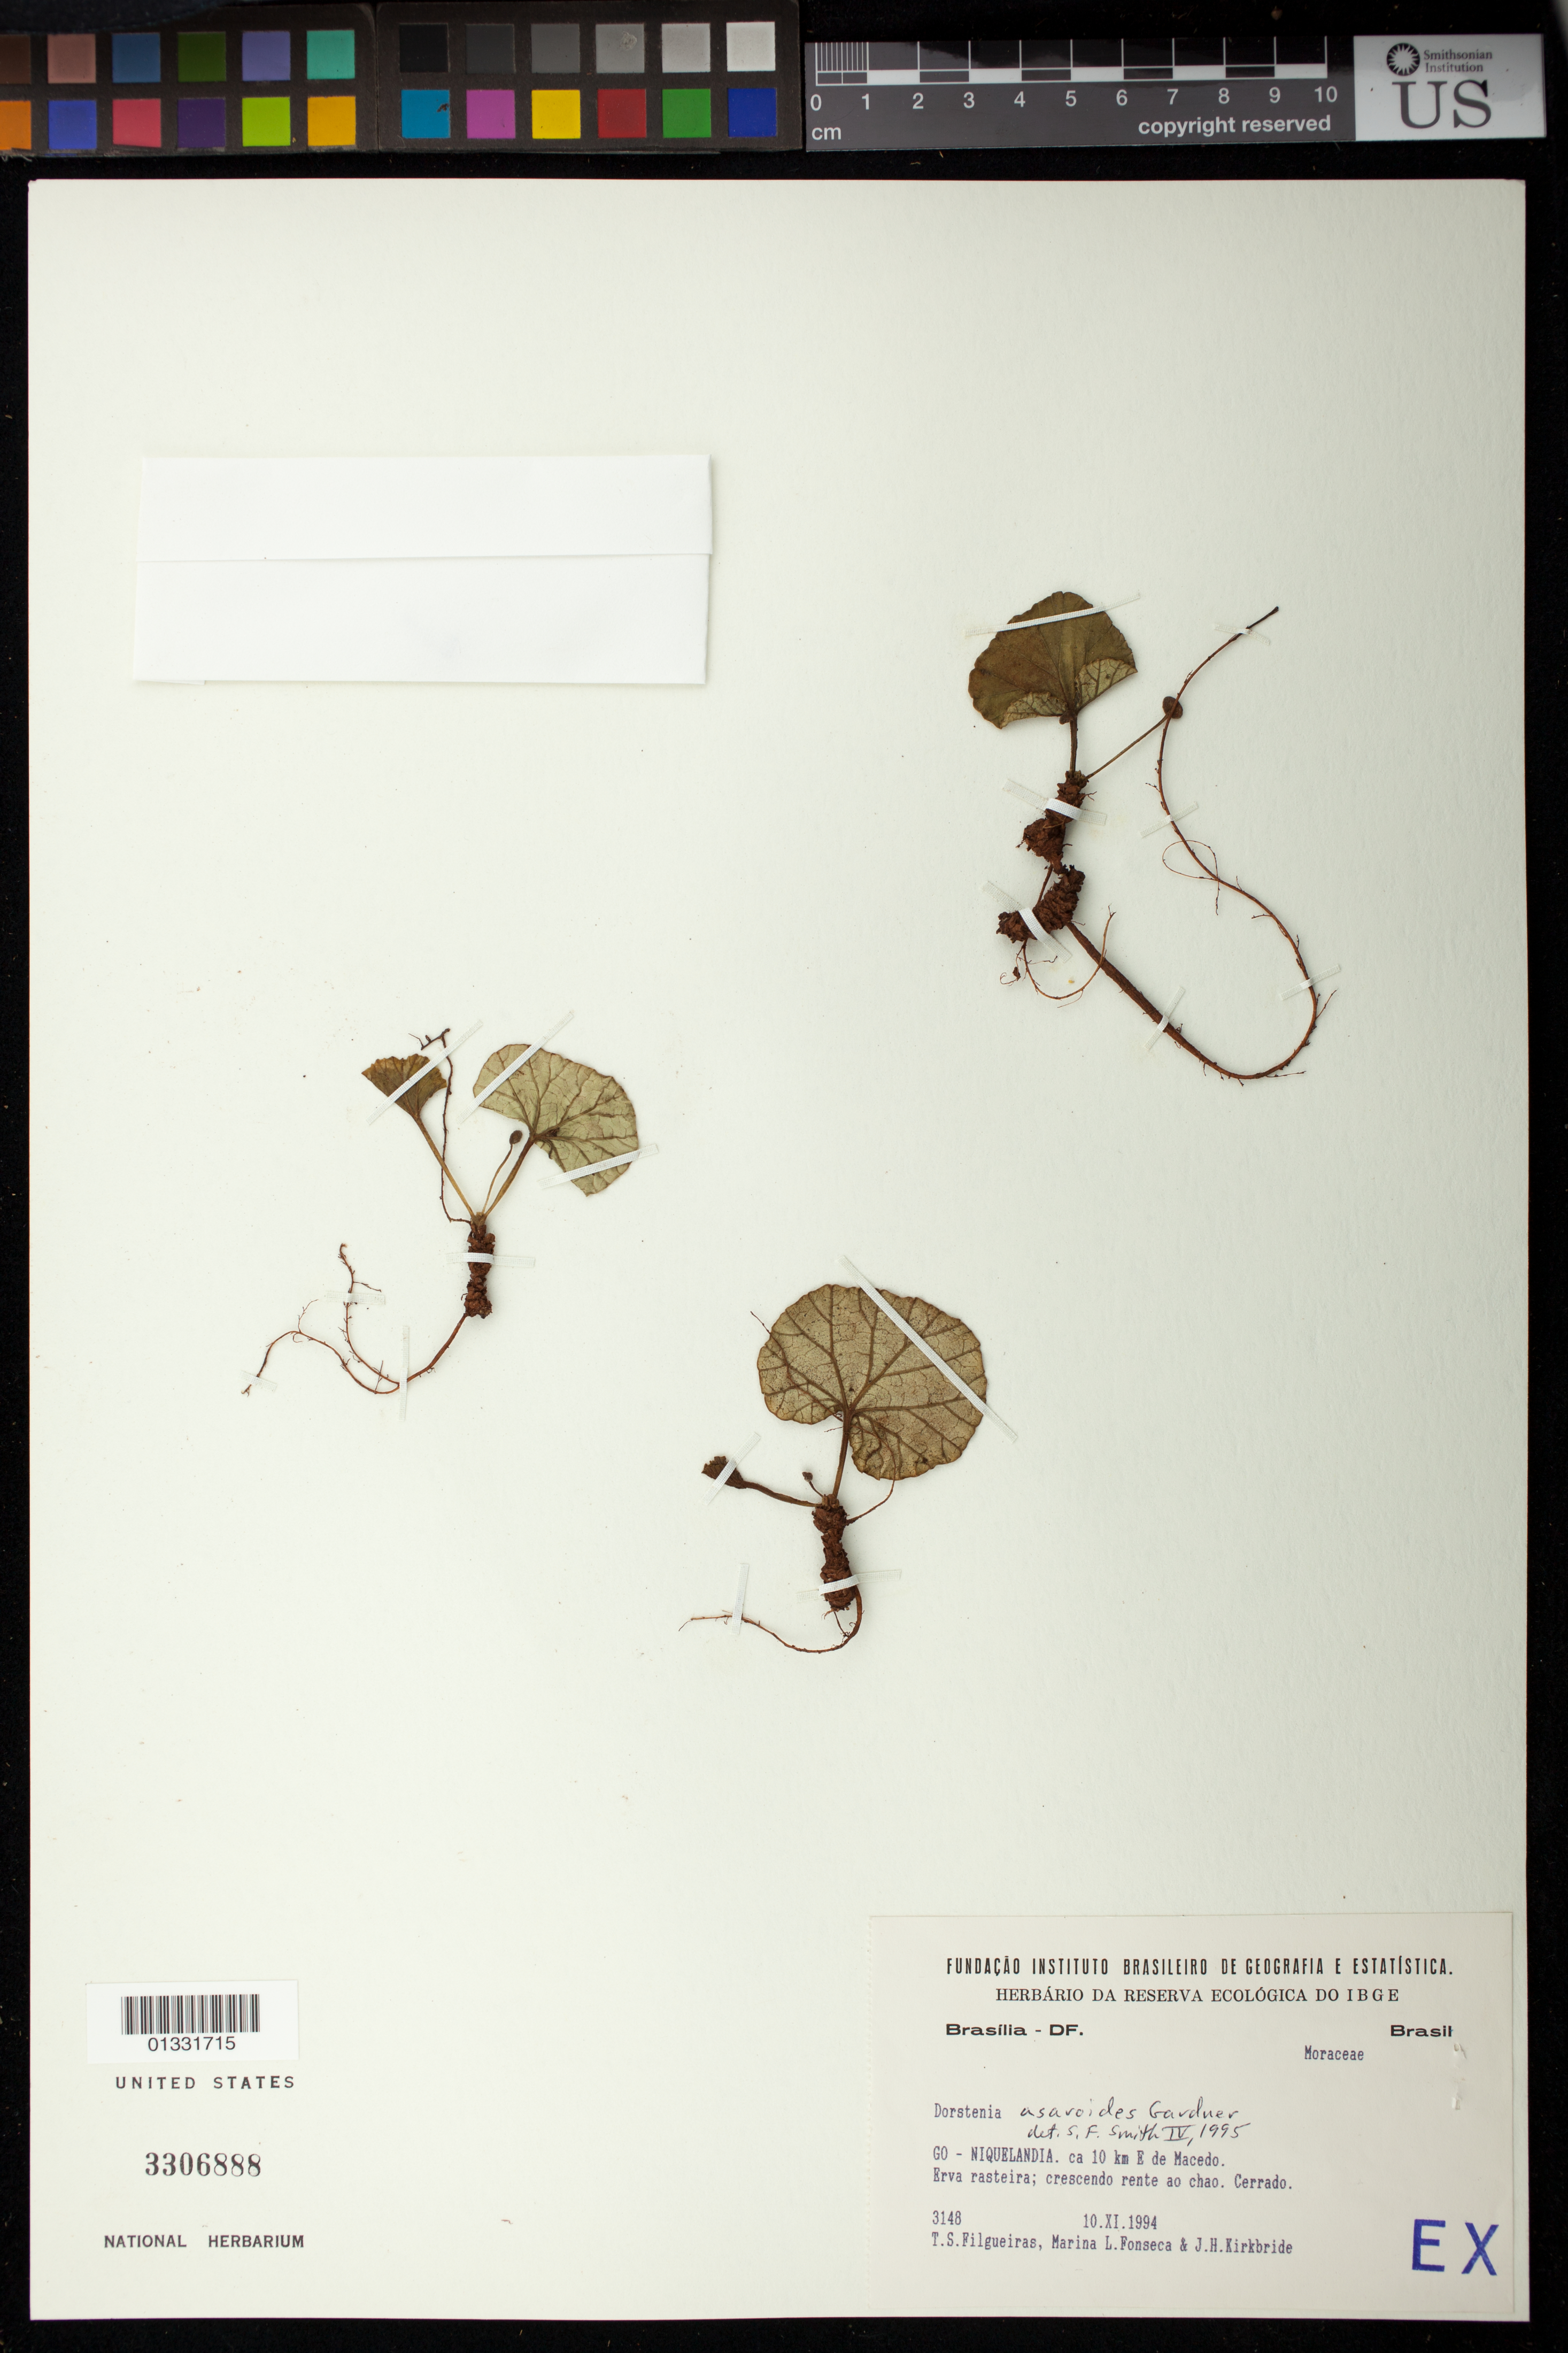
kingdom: Plantae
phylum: Tracheophyta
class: Magnoliopsida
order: Rosales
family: Moraceae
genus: Dorstenia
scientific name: Dorstenia cayapia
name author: Vell.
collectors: T. S. Filgueiras, M. Fonseca & J. H. Kirkbride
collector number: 3148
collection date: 1994-11-10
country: Brazil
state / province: Goiás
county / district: Niquelândia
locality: Ca. 10 Km E de Macedo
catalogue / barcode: US 3306888